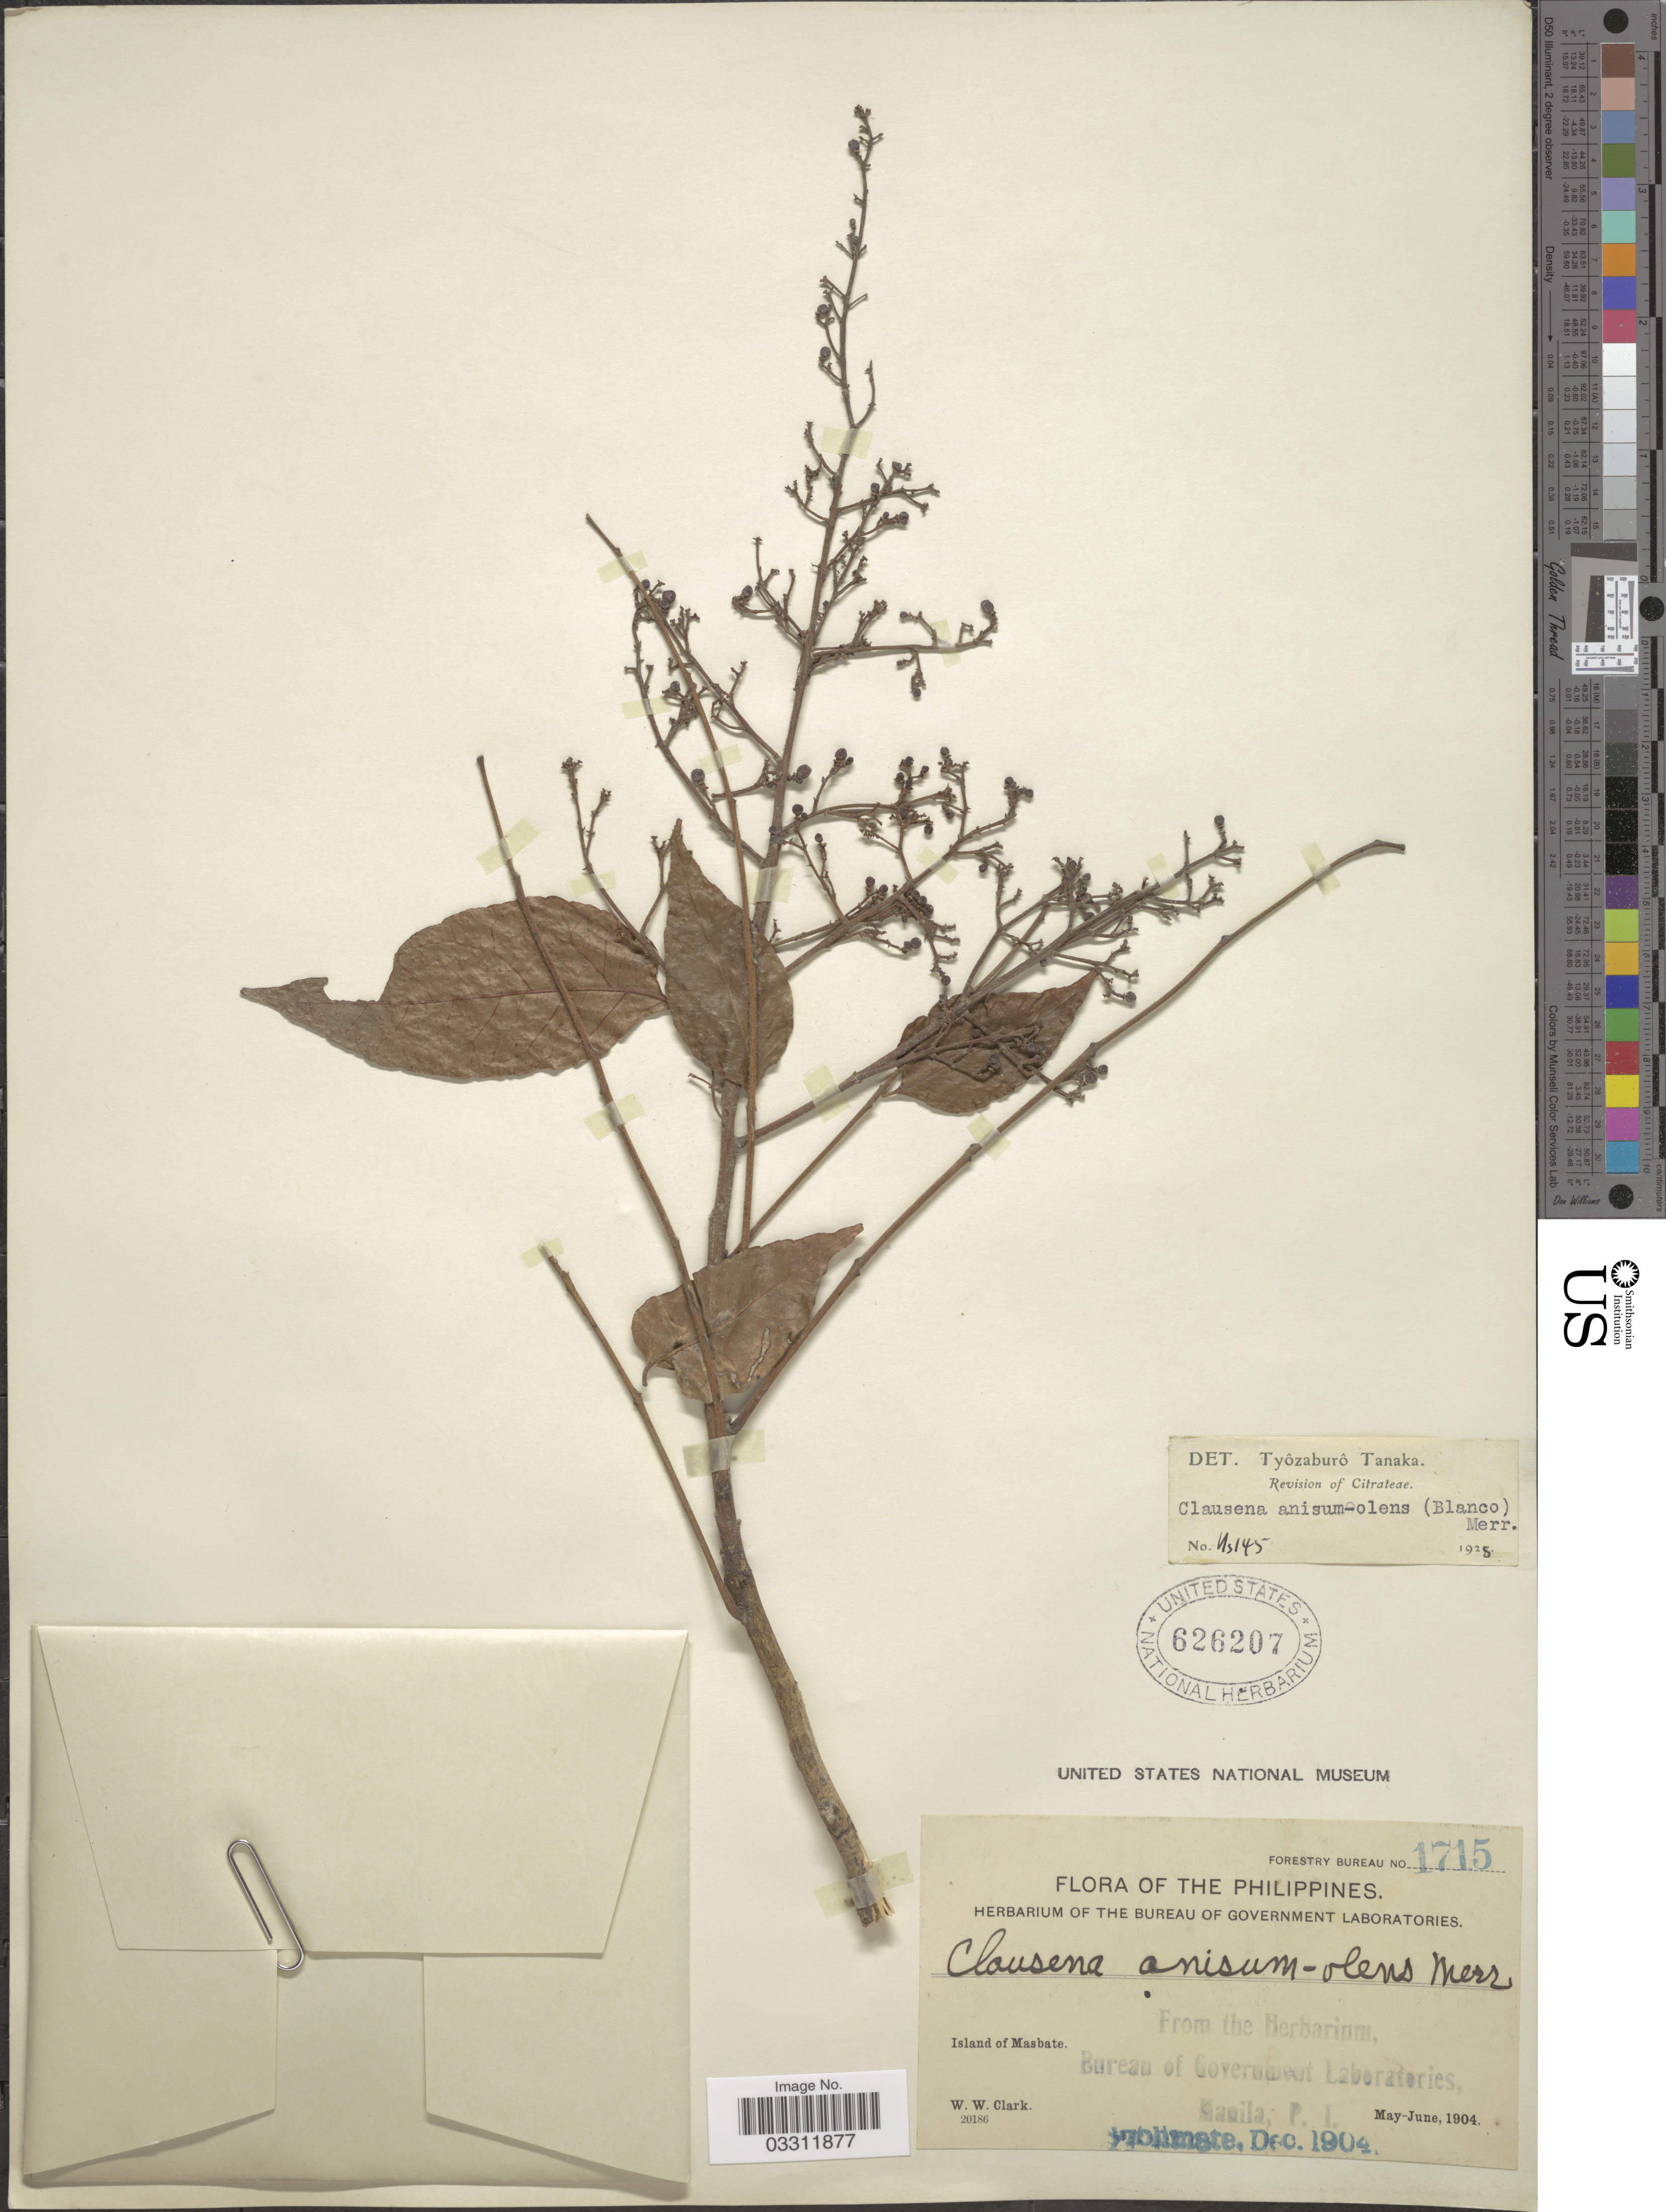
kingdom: Plantae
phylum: Tracheophyta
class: Magnoliopsida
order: Sapindales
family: Rutaceae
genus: Clausena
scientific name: Clausena anisum-olens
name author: (Blume) Merr.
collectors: W. W. Clark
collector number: Forestry Bureau 1715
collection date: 1904-05/1904-06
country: Philippines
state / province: Bicol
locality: Island of Masbate.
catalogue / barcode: US 626207